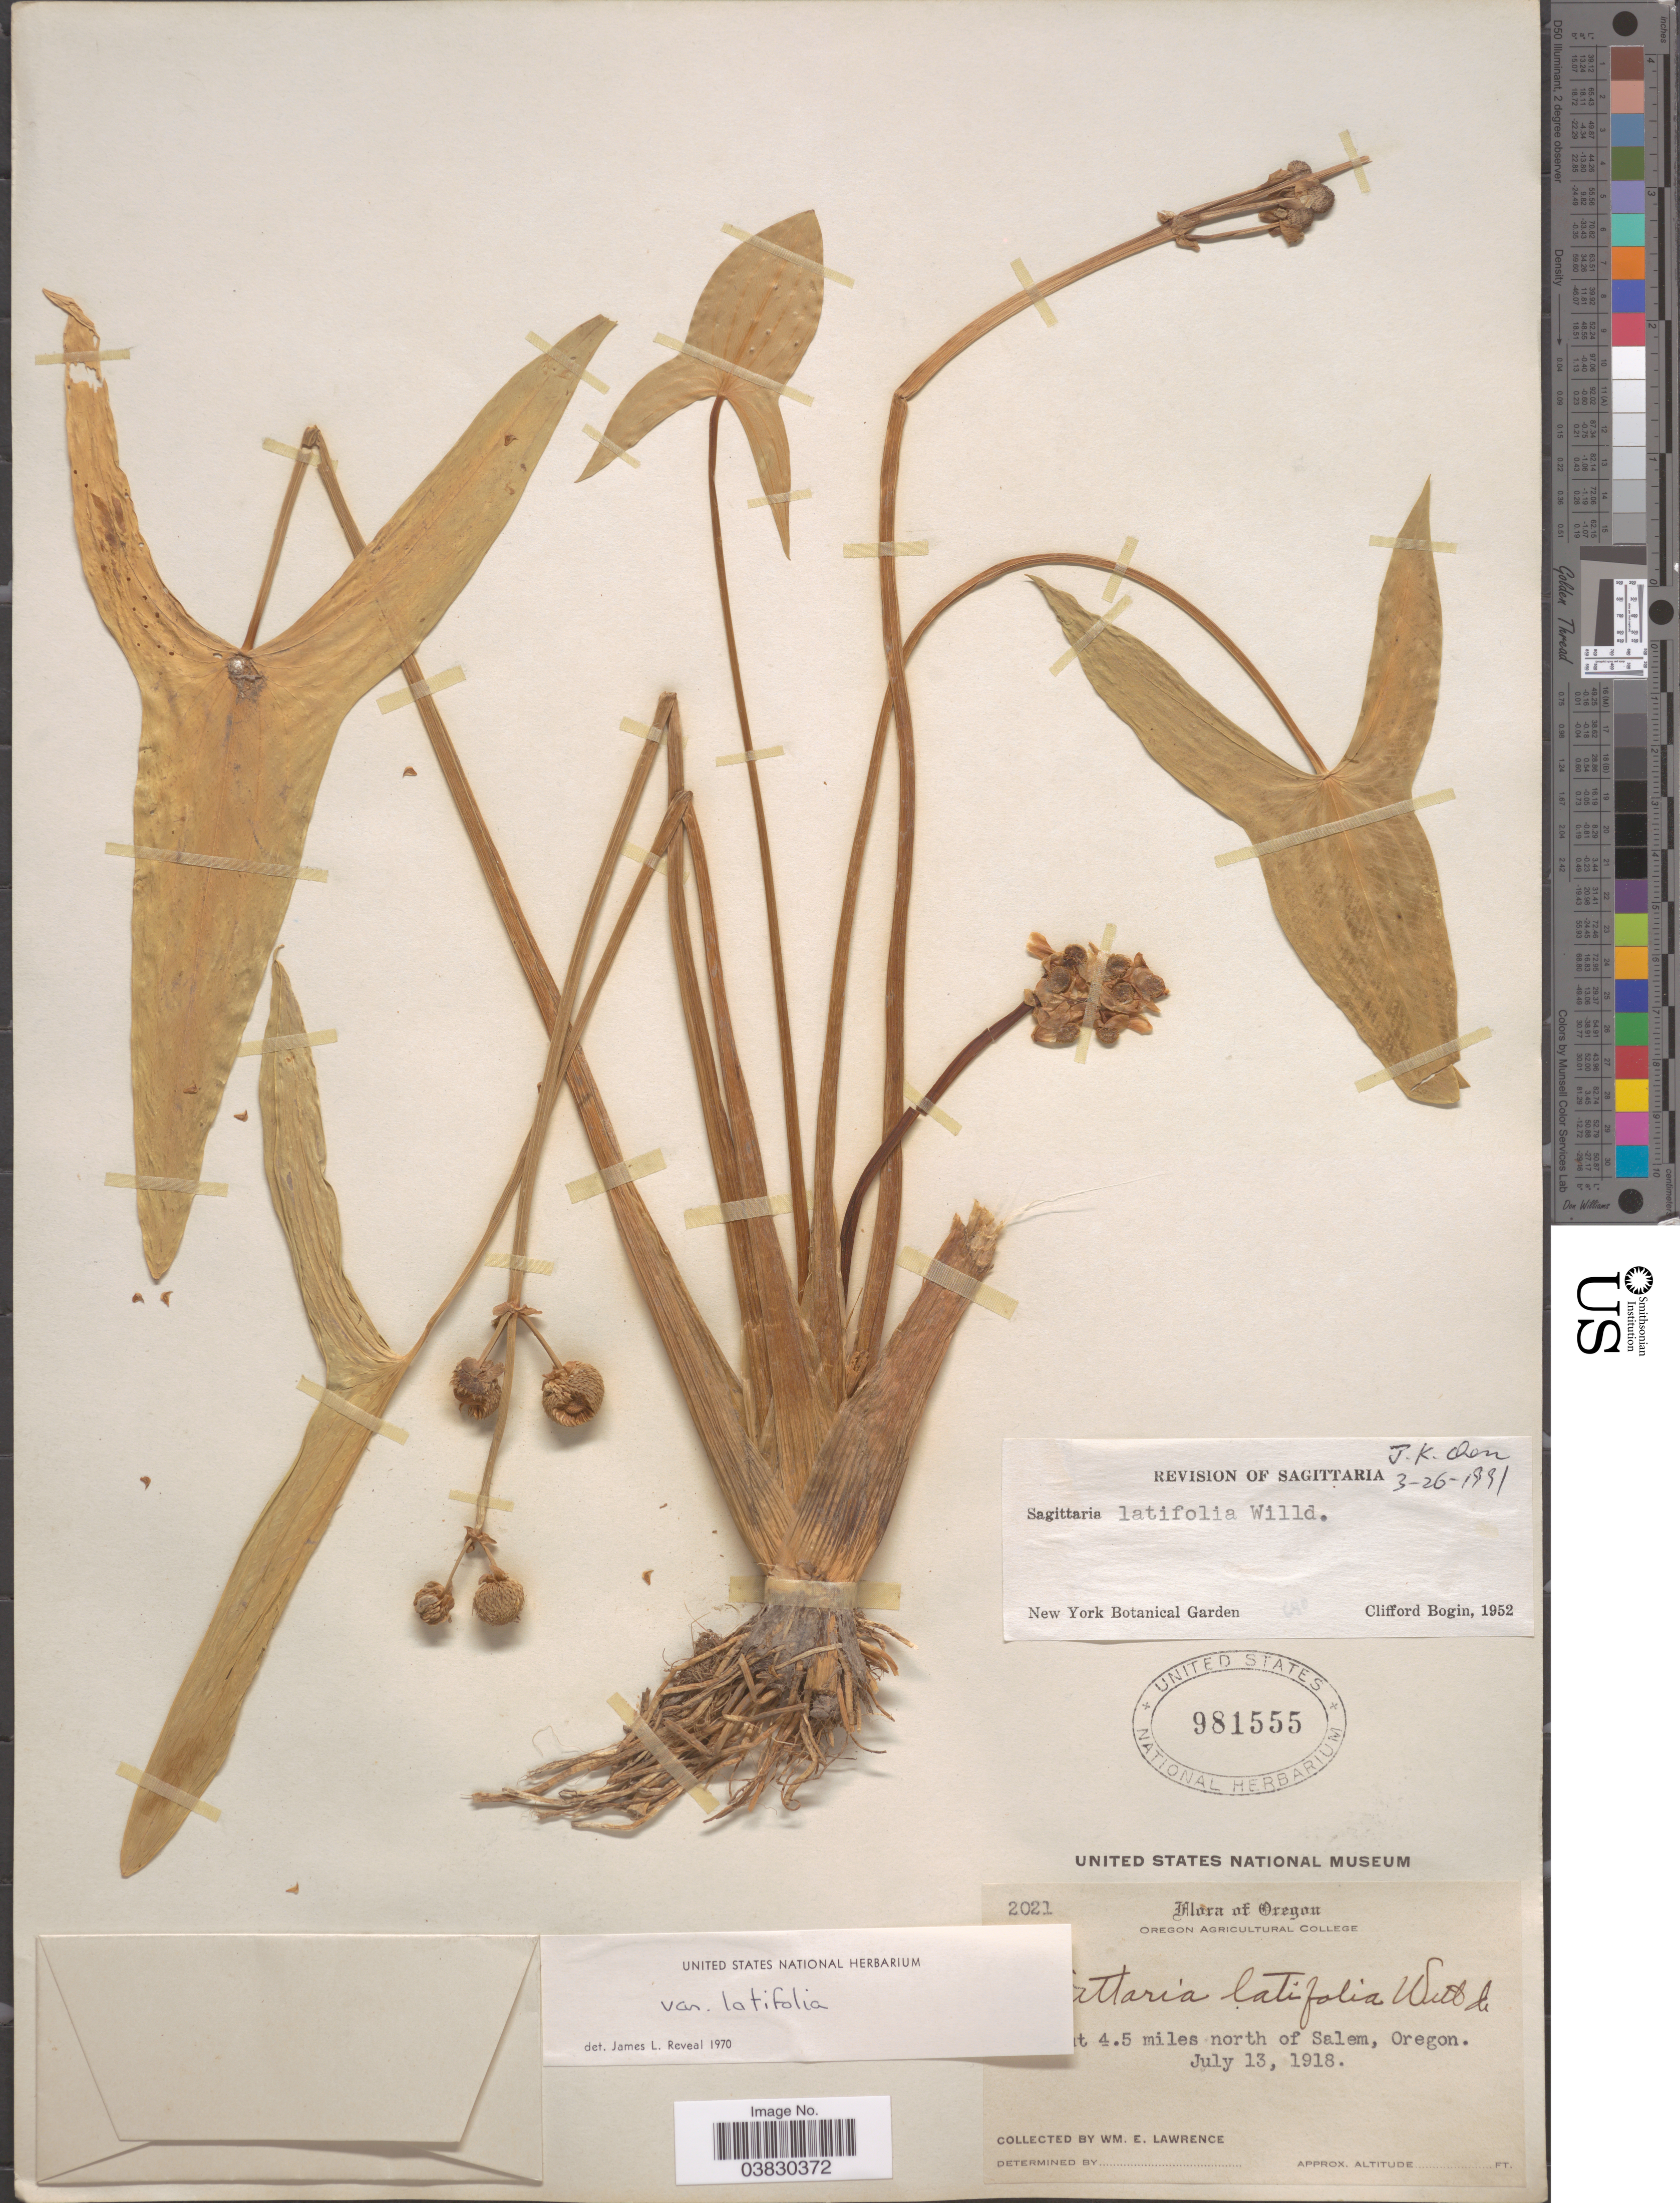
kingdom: Plantae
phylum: Tracheophyta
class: Liliopsida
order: Alismatales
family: Alismataceae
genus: Sagittaria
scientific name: Sagittaria latifolia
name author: Willd.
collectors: W. Lawrence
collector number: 2021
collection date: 1918-07-13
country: United States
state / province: Oregon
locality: About 4.5 miles north of Salem.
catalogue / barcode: US 981555